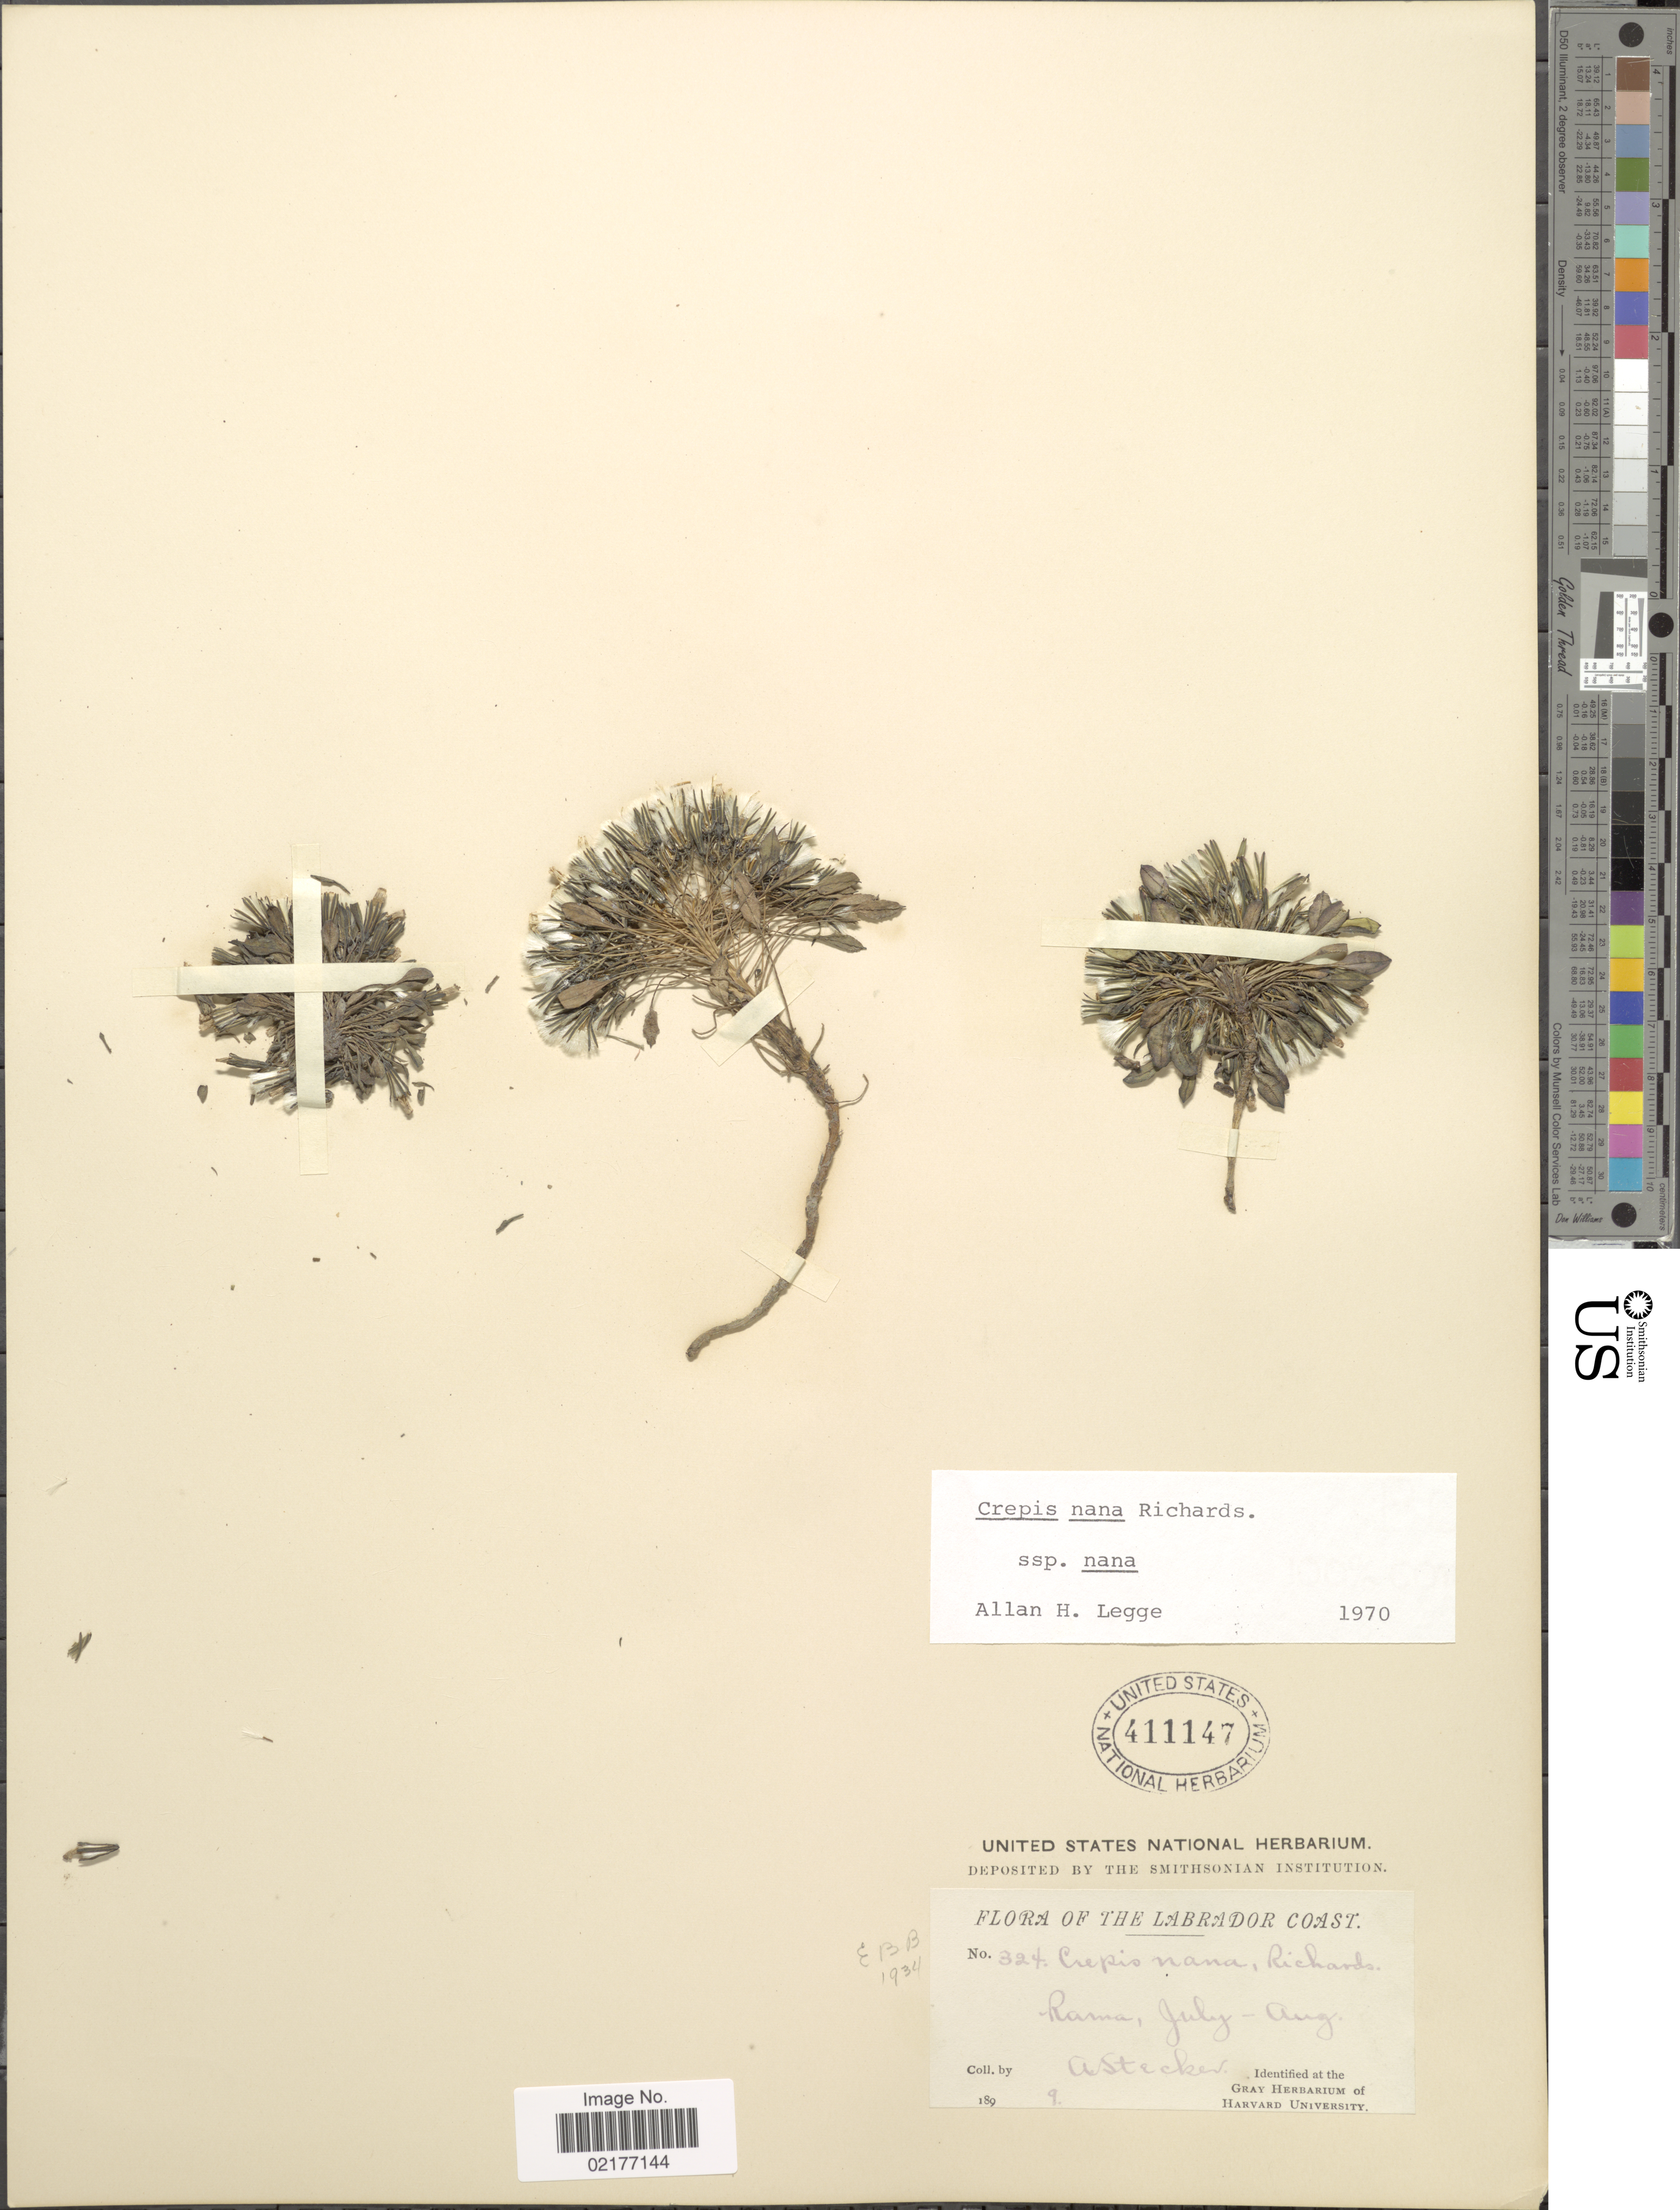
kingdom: Plantae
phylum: Tracheophyta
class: Magnoliopsida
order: Asterales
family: Asteraceae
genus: Askellia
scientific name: Askellia pygmaea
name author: (Ledeb.) Sennikov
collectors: A. Stecker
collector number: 324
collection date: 1899-07/1899-08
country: Canada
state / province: Newfoundland and Labrador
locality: The Labrador Coast, Rama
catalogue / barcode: US 411147